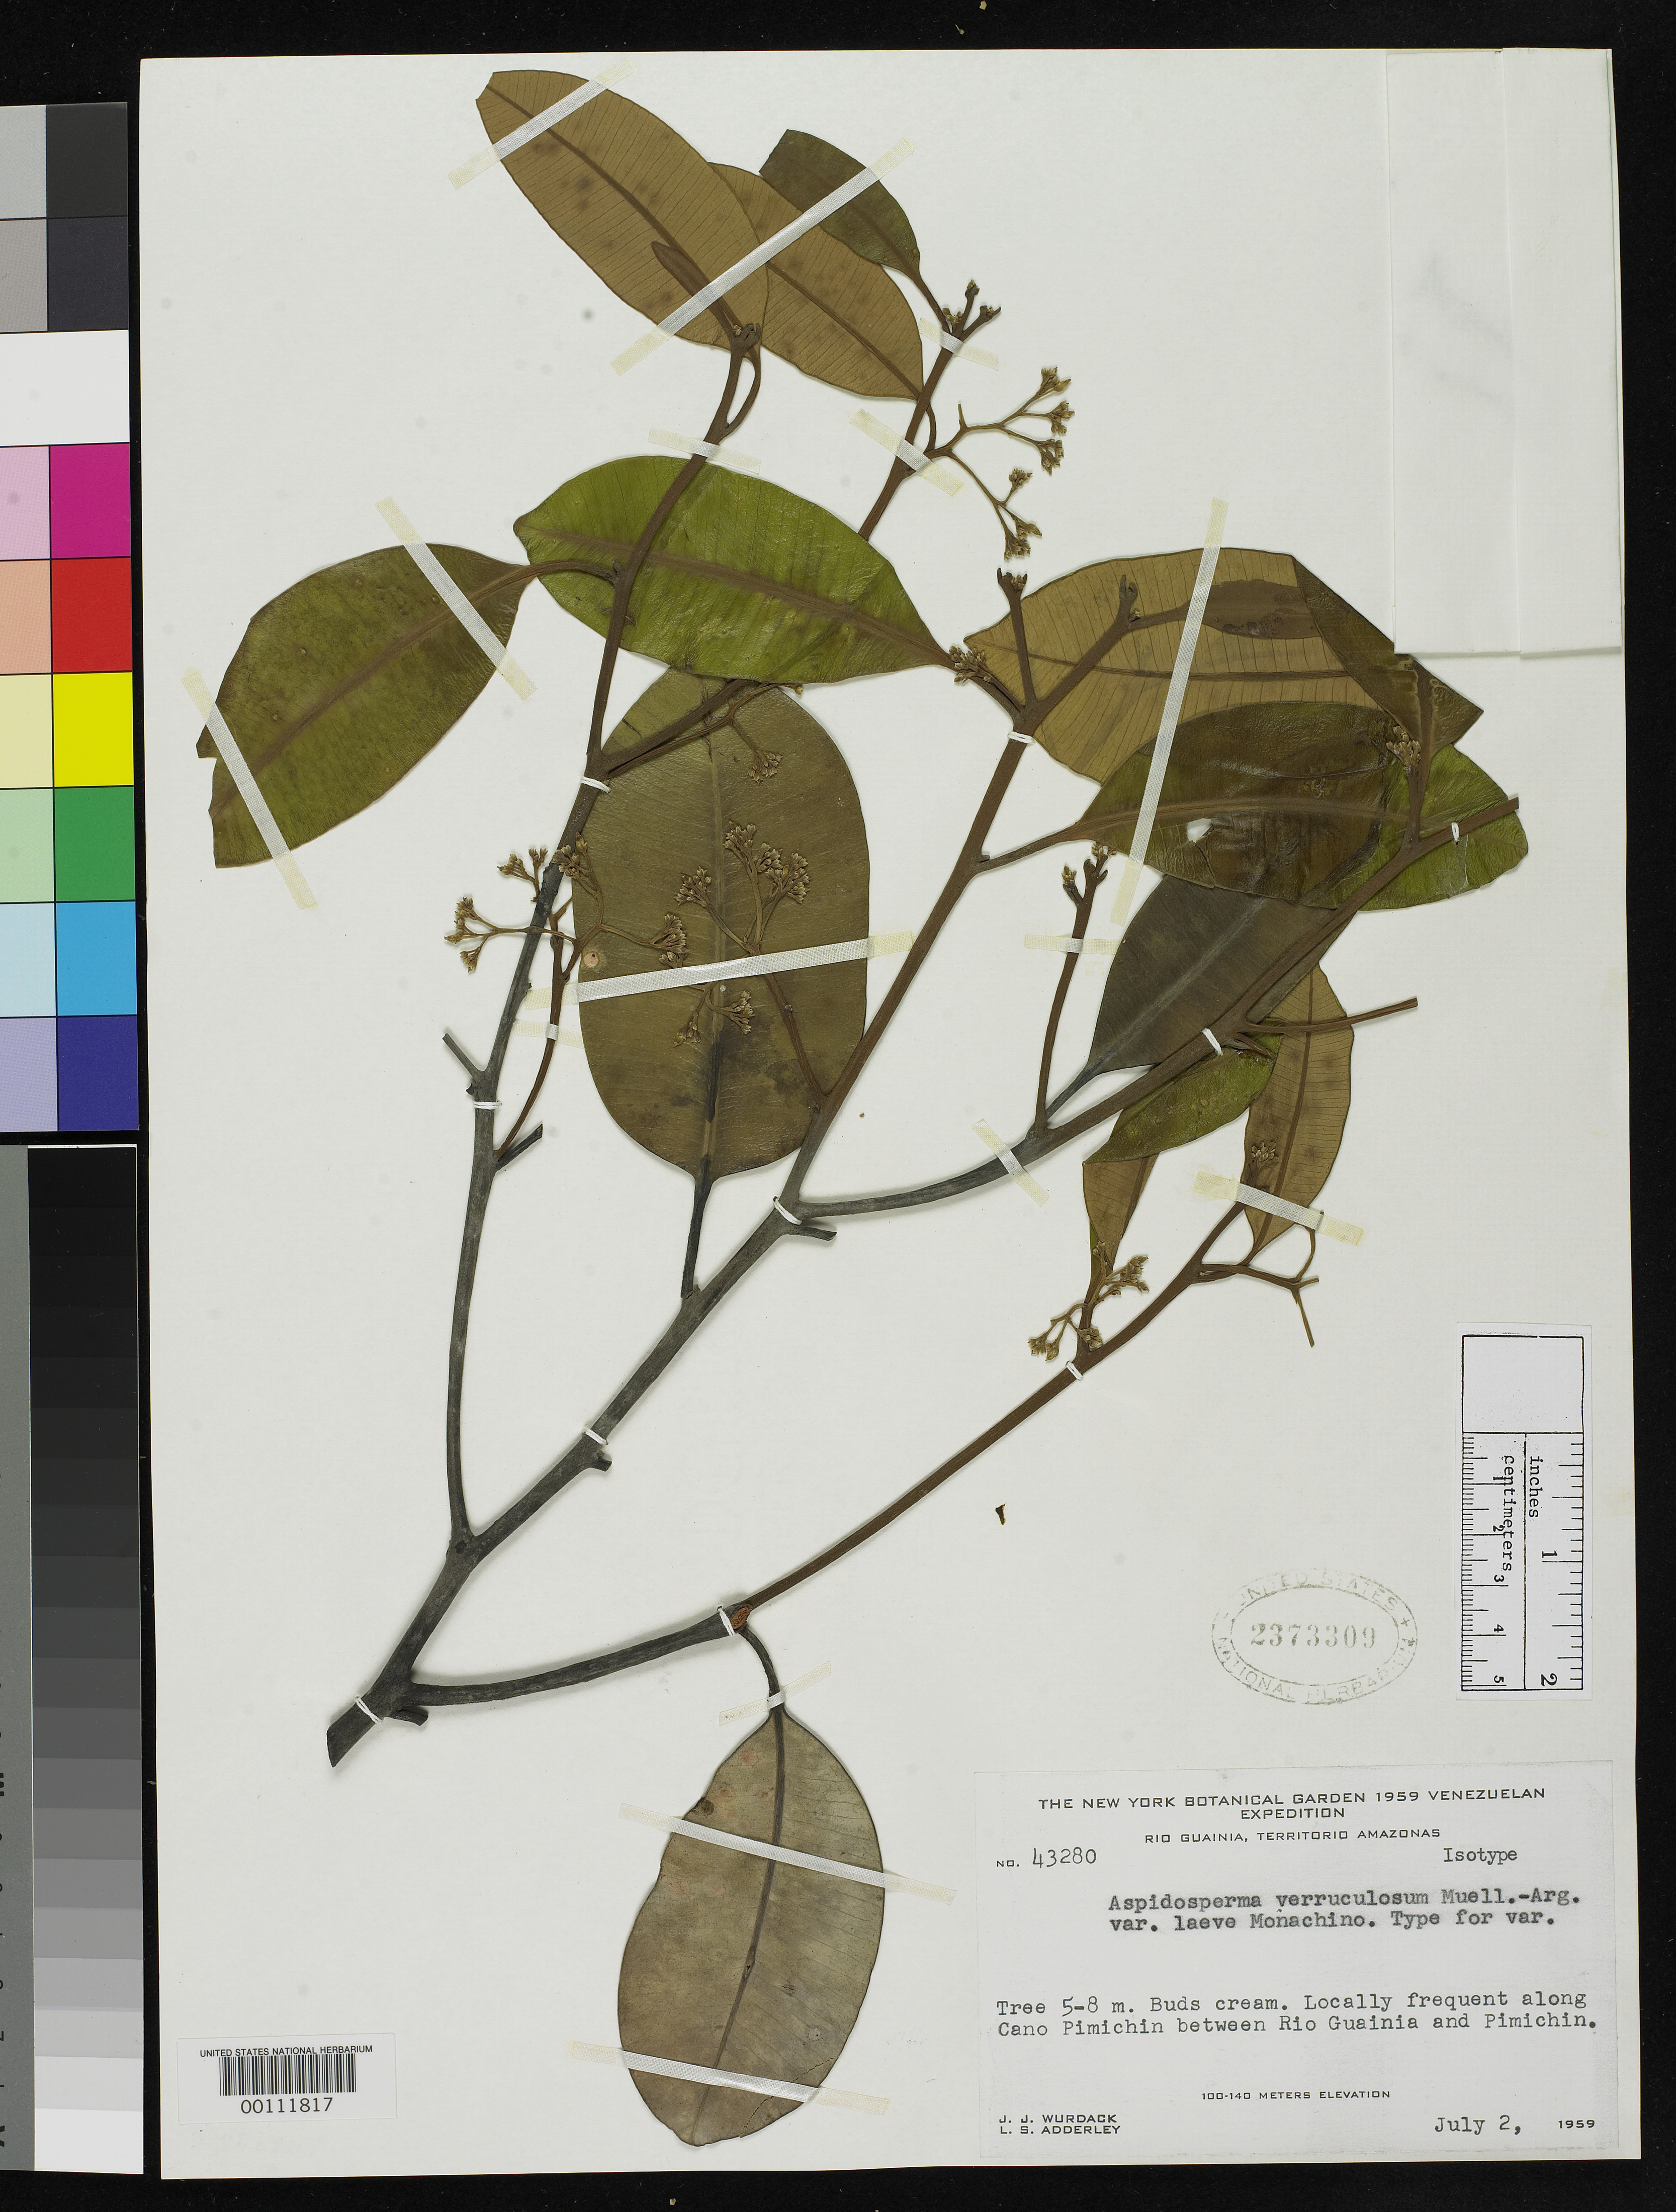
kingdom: Plantae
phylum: Tracheophyta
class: Magnoliopsida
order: Gentianales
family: Apocynaceae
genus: Aspidosperma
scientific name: Aspidosperma verruculosum var. laeve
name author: Monach.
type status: Isotype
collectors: J. J. Wurdack & L. S. Adderley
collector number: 43280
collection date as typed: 02 Jul 1959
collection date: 1959-07-02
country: Venezuela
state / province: Amazonas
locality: Cano Pimichin.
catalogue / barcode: US 2373309